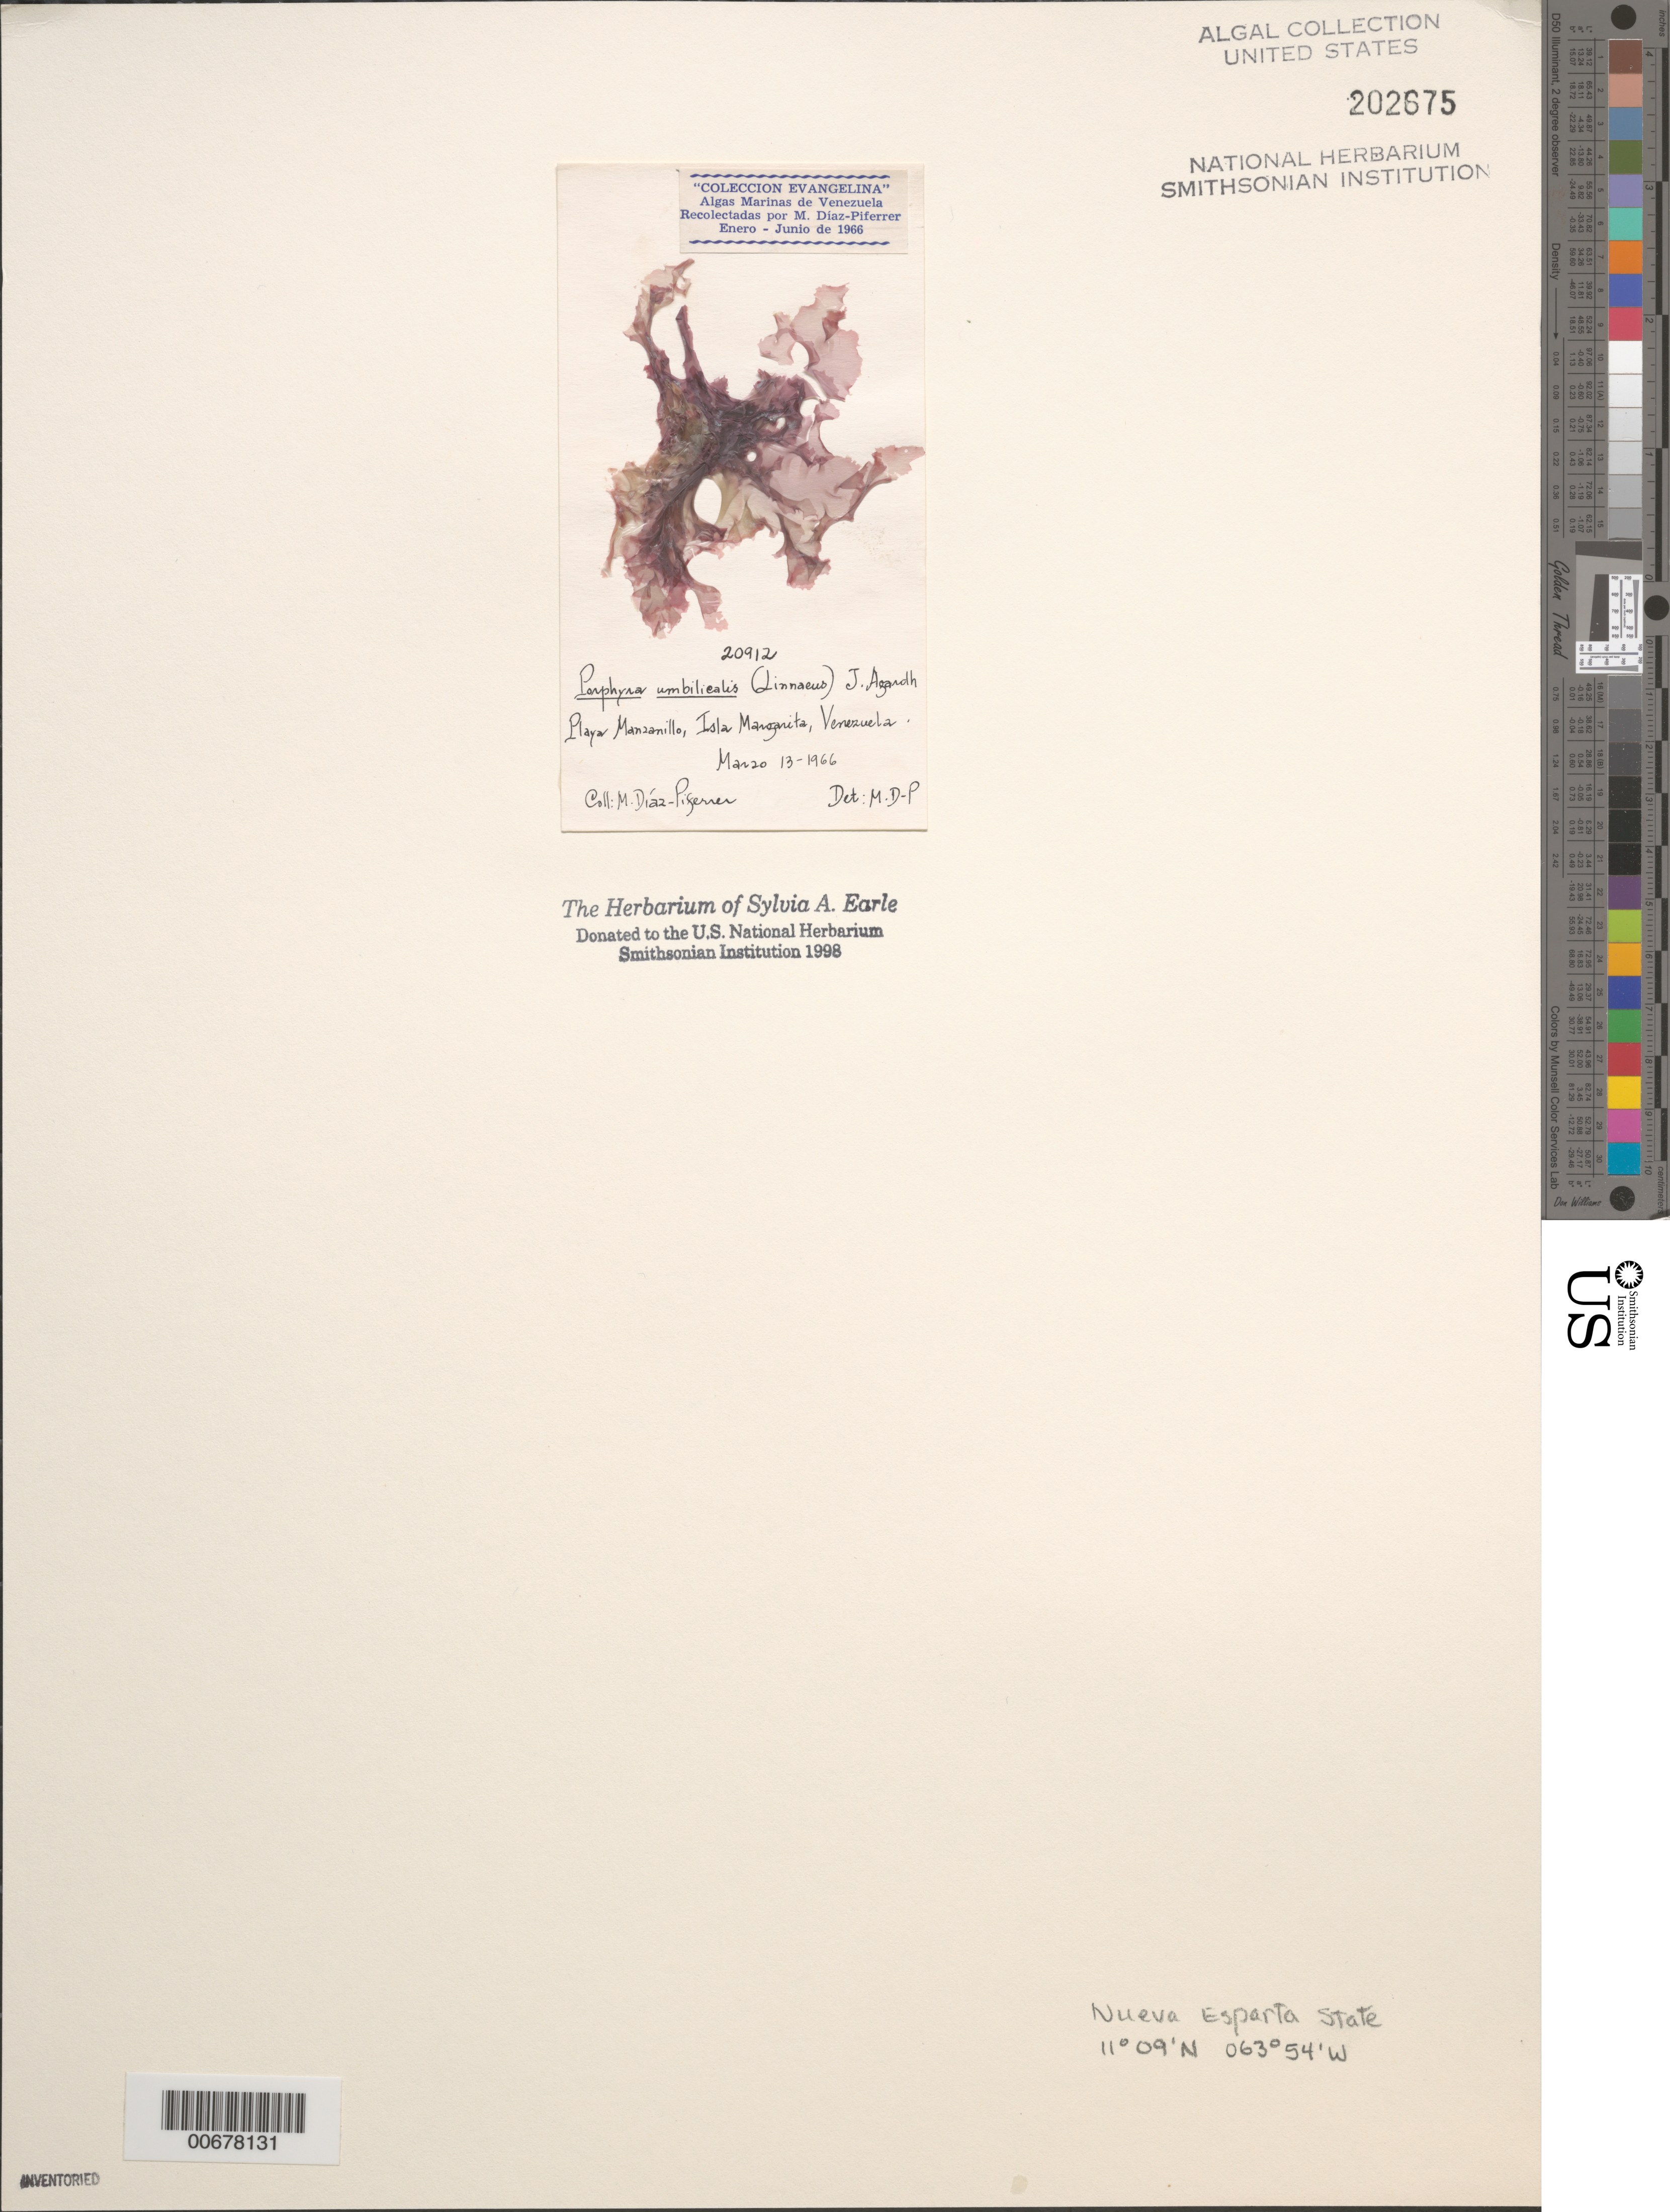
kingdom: Plantae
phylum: Rhodophyta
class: Bangiophyceae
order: Bangiales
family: Bangiaceae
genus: Porphyra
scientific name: Porphyra umbilicalis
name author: Kütz.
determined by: Diaz-Piferrer, M.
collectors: M. Diaz-Piferrer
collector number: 20912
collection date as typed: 13 Mar 1966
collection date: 1966-03-13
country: Venezuela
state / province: Nueva Esparta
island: Margarita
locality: Playa Manzanillo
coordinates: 11 09' N, 63 54' W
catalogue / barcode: US 202675